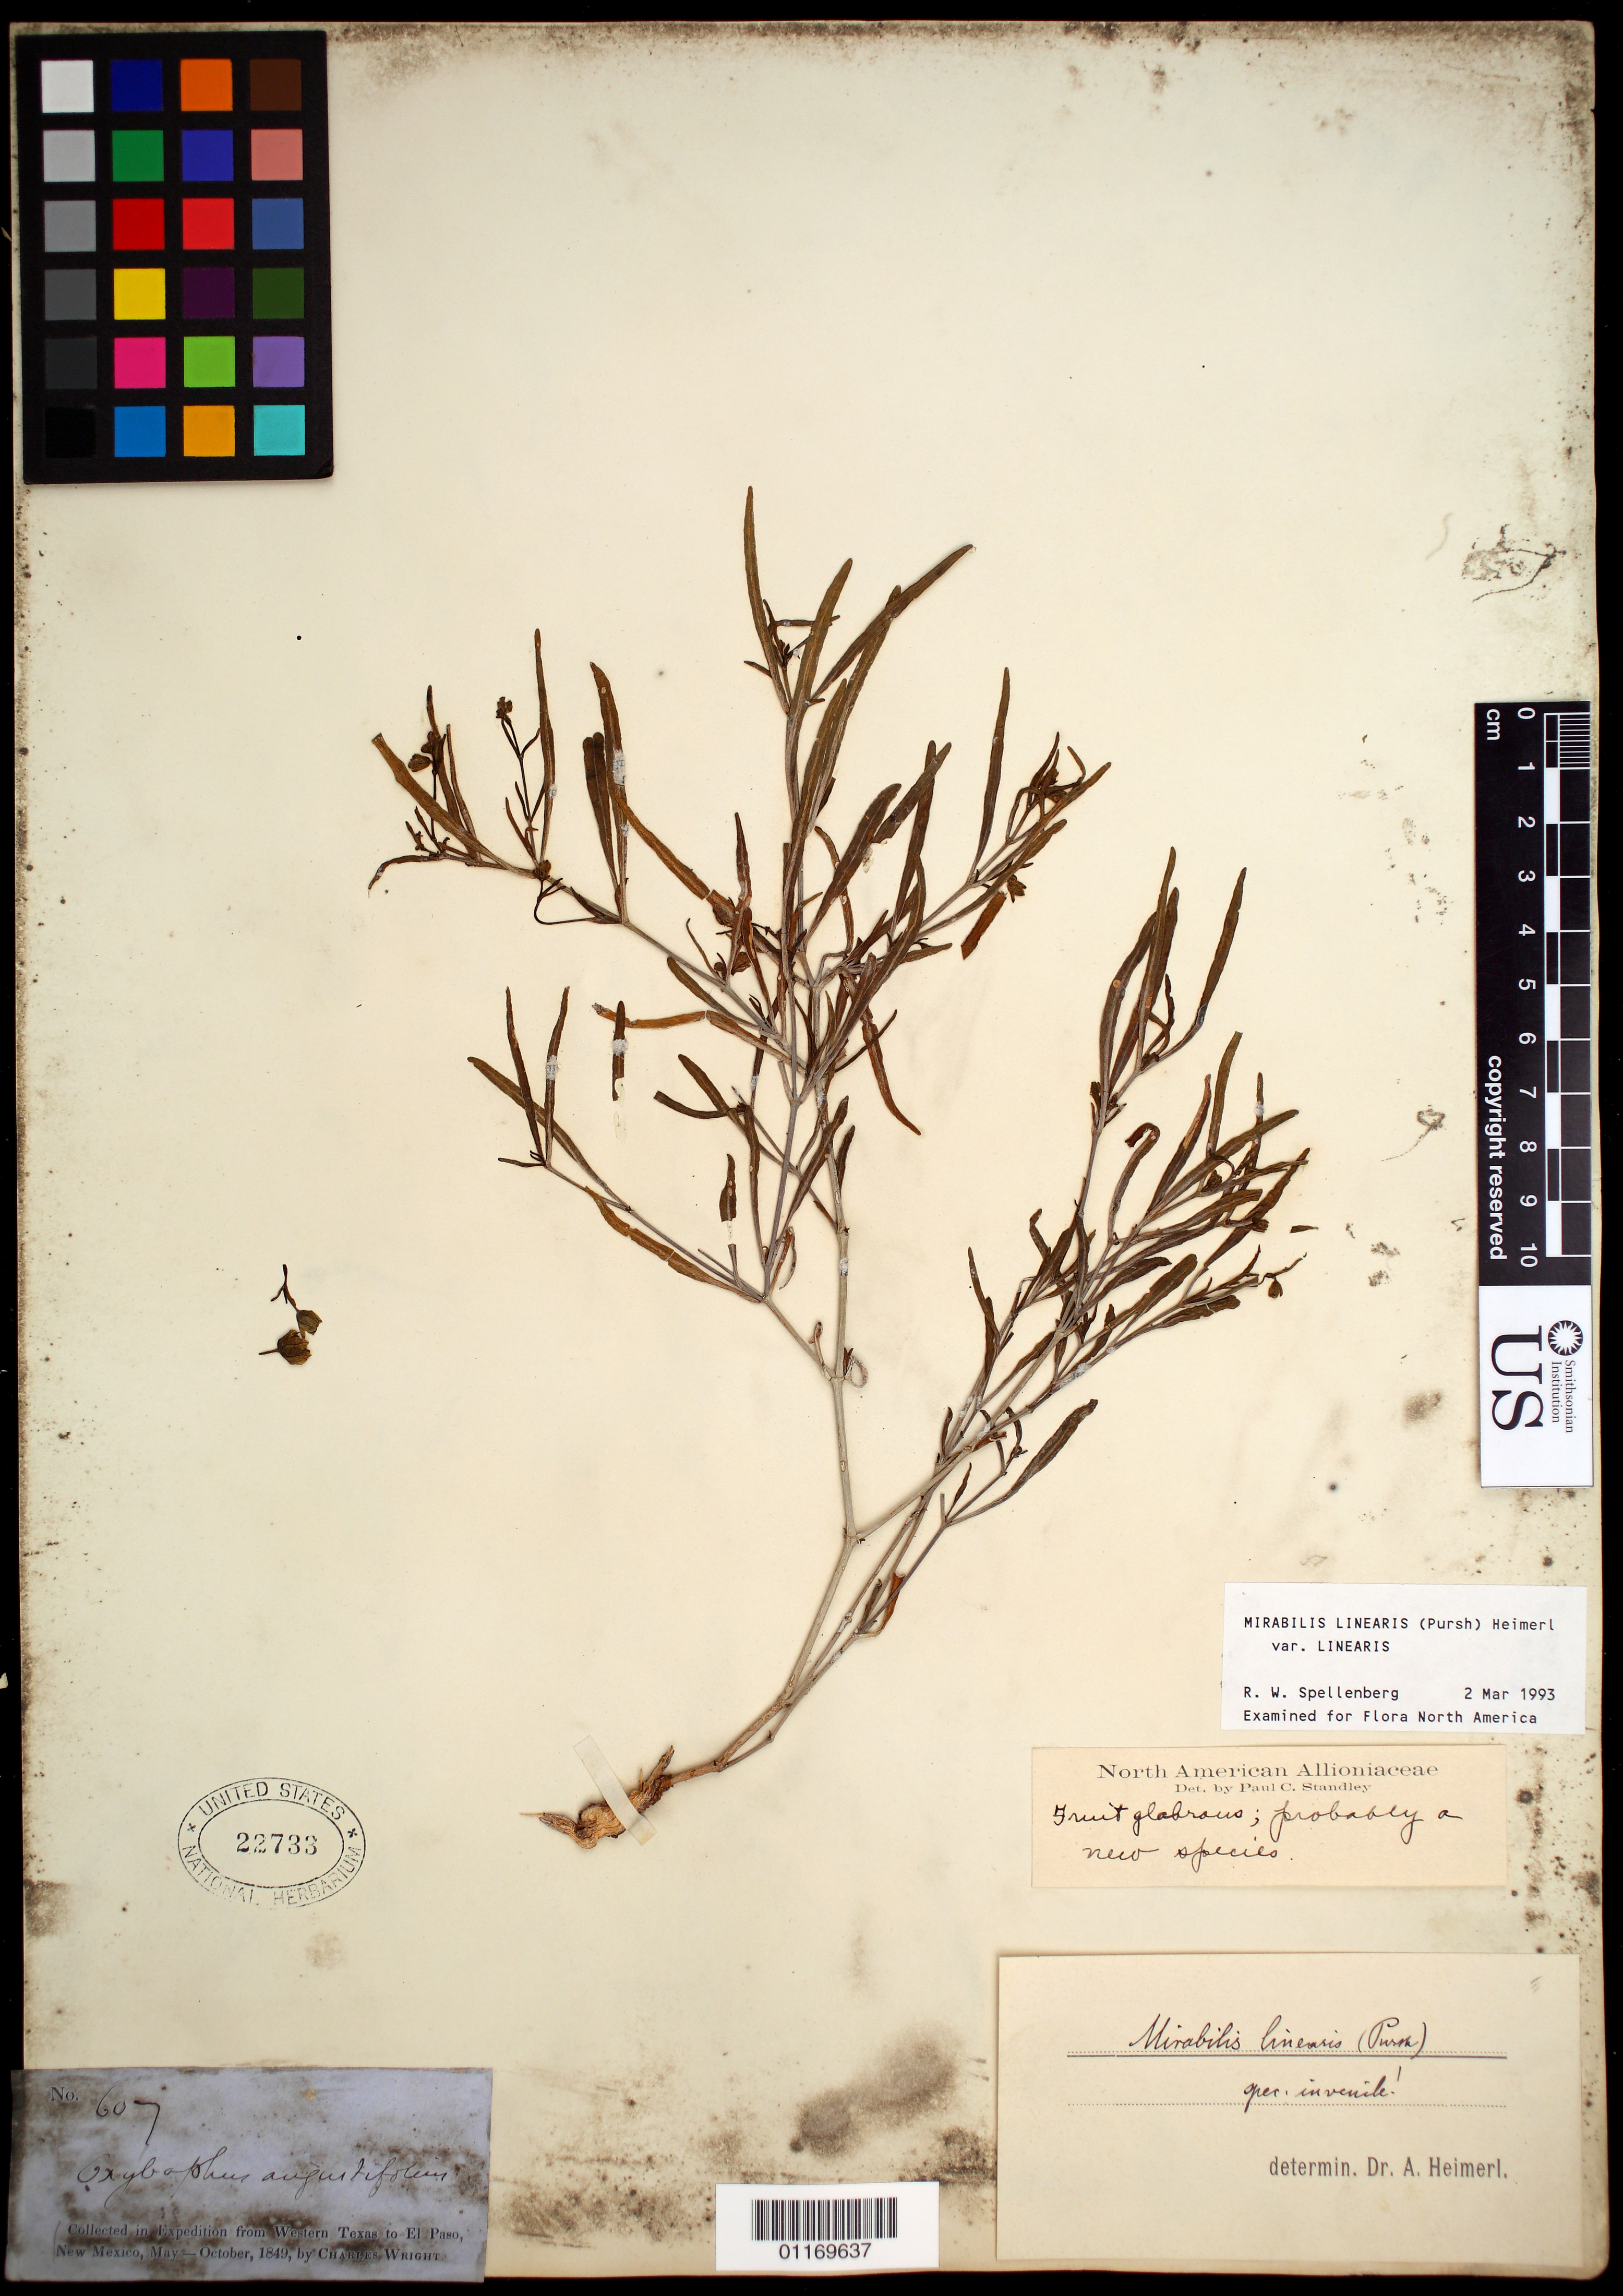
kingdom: Plantae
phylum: Tracheophyta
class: Magnoliopsida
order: Caryophyllales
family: Nyctaginaceae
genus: Mirabilis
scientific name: Mirabilis linearis var. linearis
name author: (Pursh) Heimerl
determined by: Spellenberg, R. W.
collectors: C. Wright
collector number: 607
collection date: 1849-05/1849-10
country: United States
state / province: New Mexico / Texas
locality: From Western Texas to El Paso, New Mexico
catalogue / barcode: US 22733